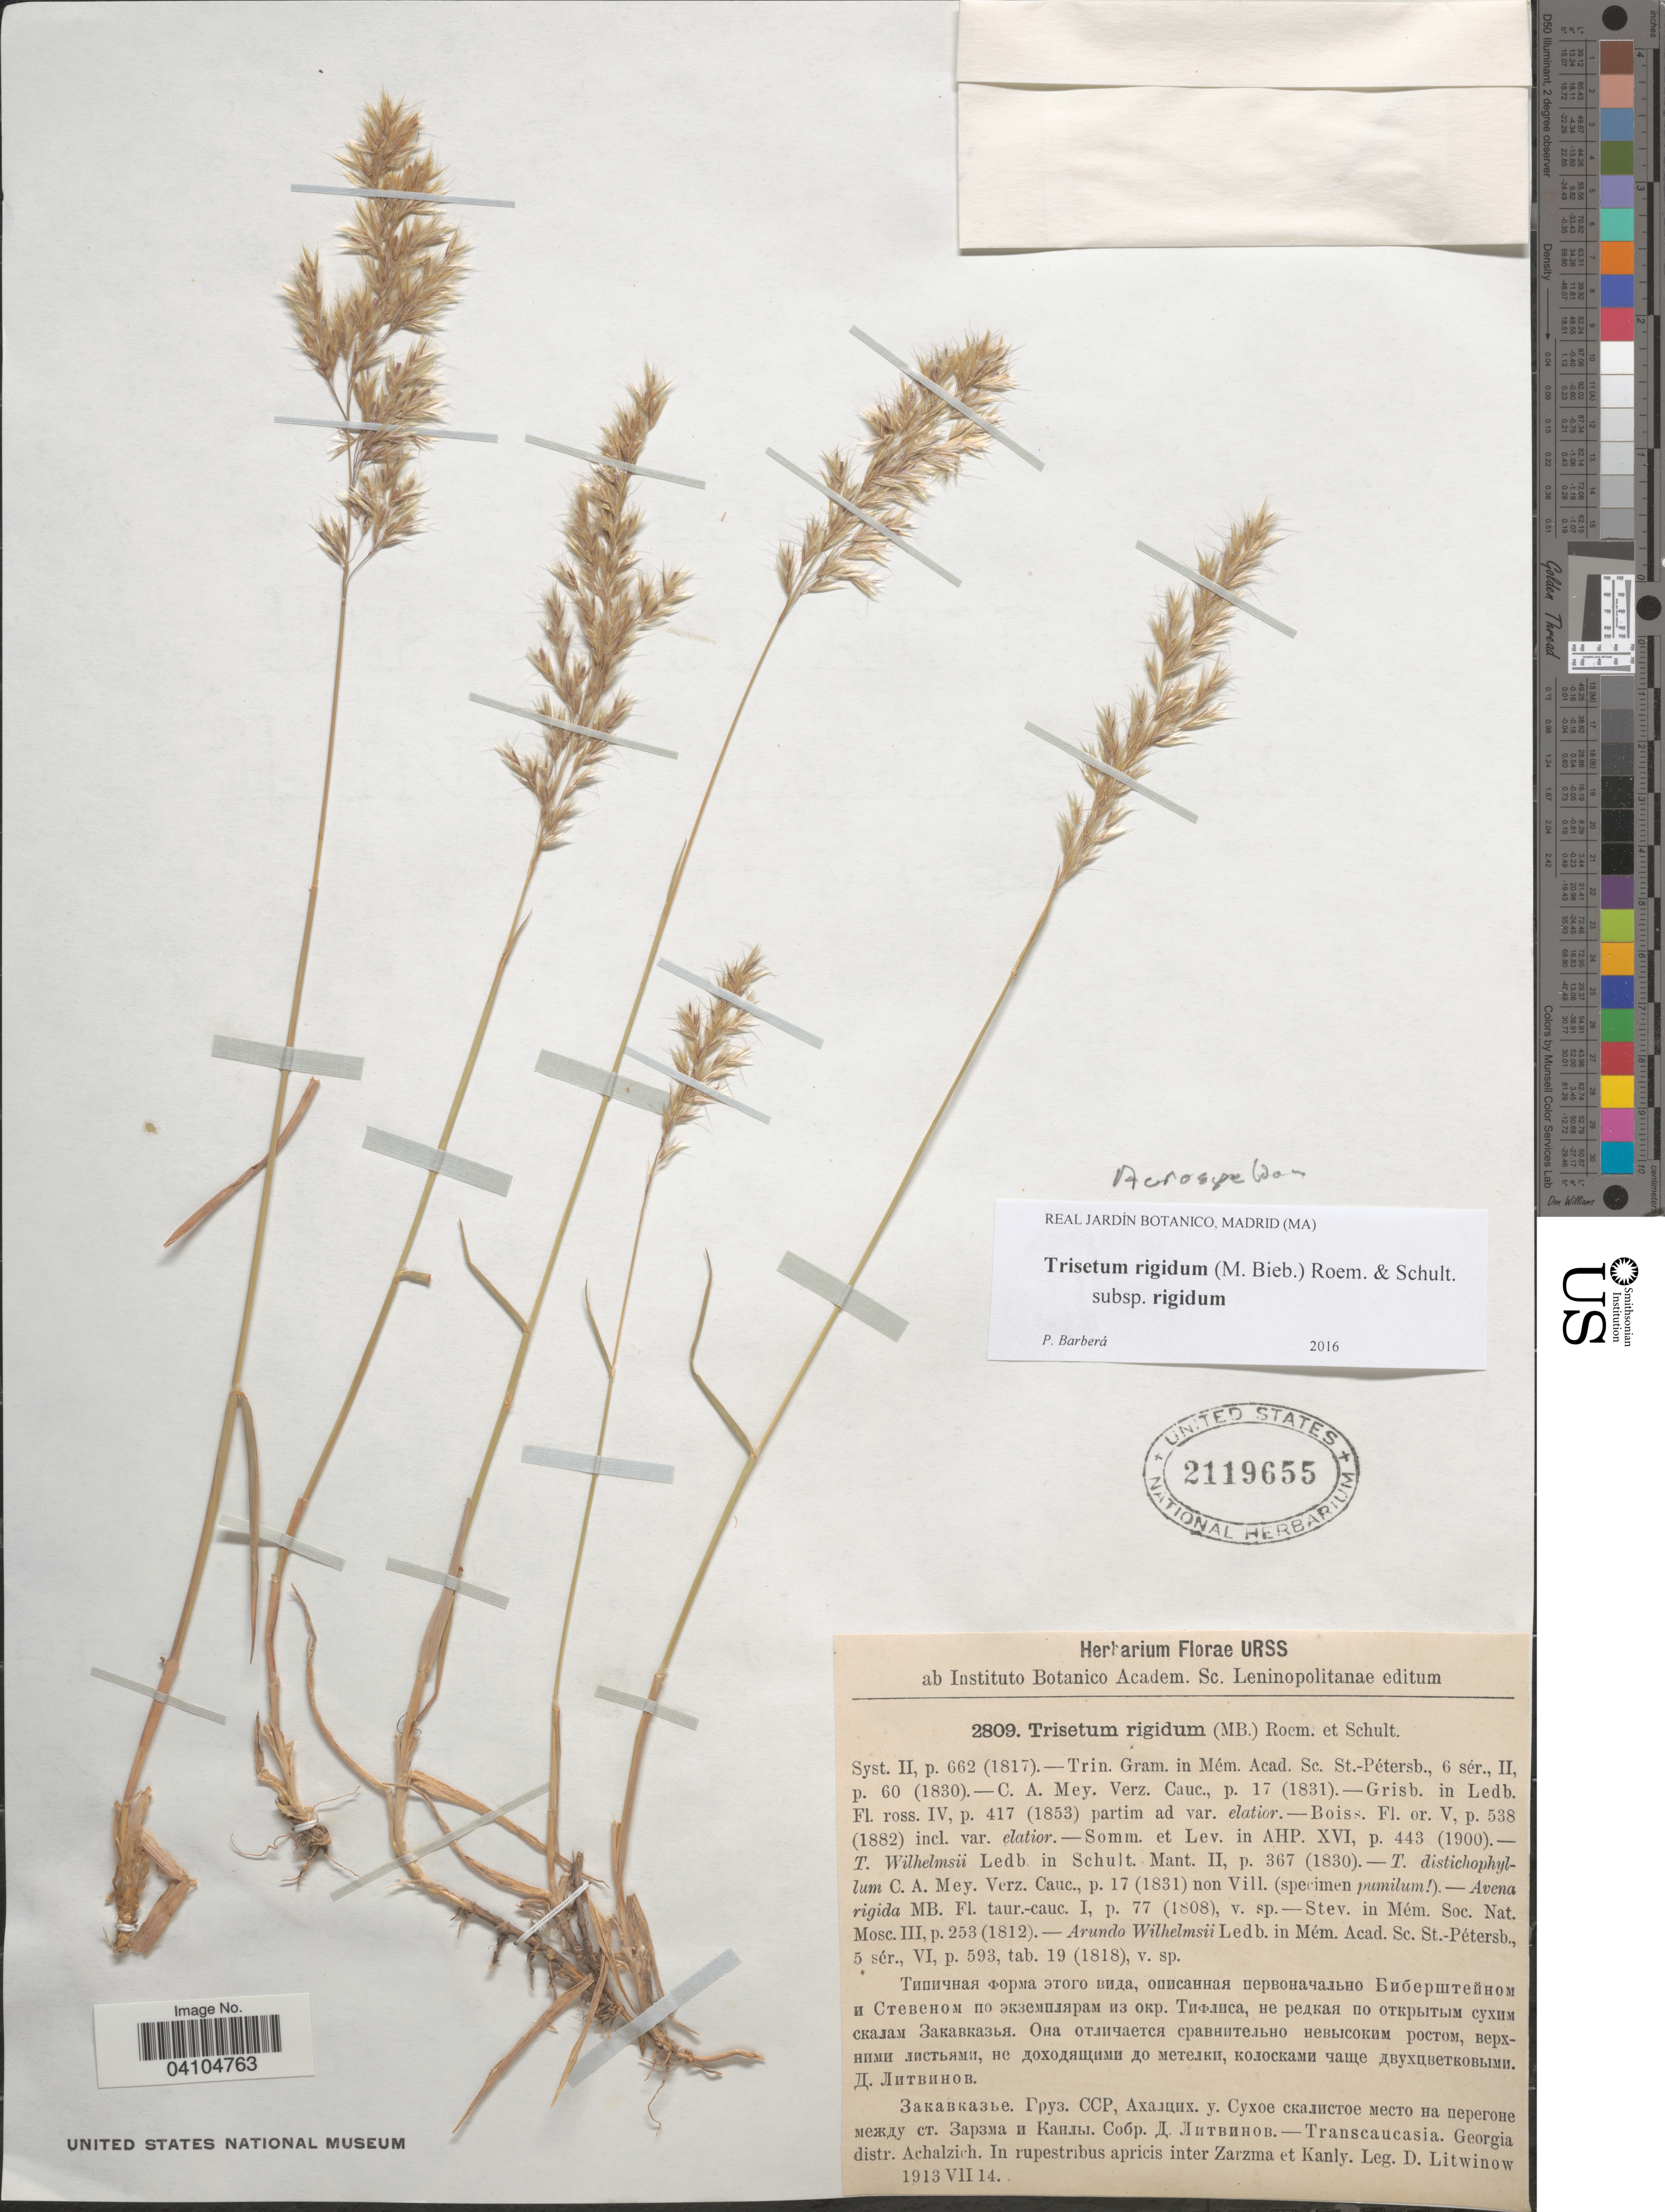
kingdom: Plantae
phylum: Tracheophyta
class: Liliopsida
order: Poales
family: Poaceae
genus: Acrospelion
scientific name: Acrospelion rigidum ined.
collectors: D. Litwinow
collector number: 2809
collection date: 1913-07-14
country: Georgia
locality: X. - Transcaucasia. Distr. Achalzich. In rupestribus apricis inter Zarzma et Kanly.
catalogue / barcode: US 2119655